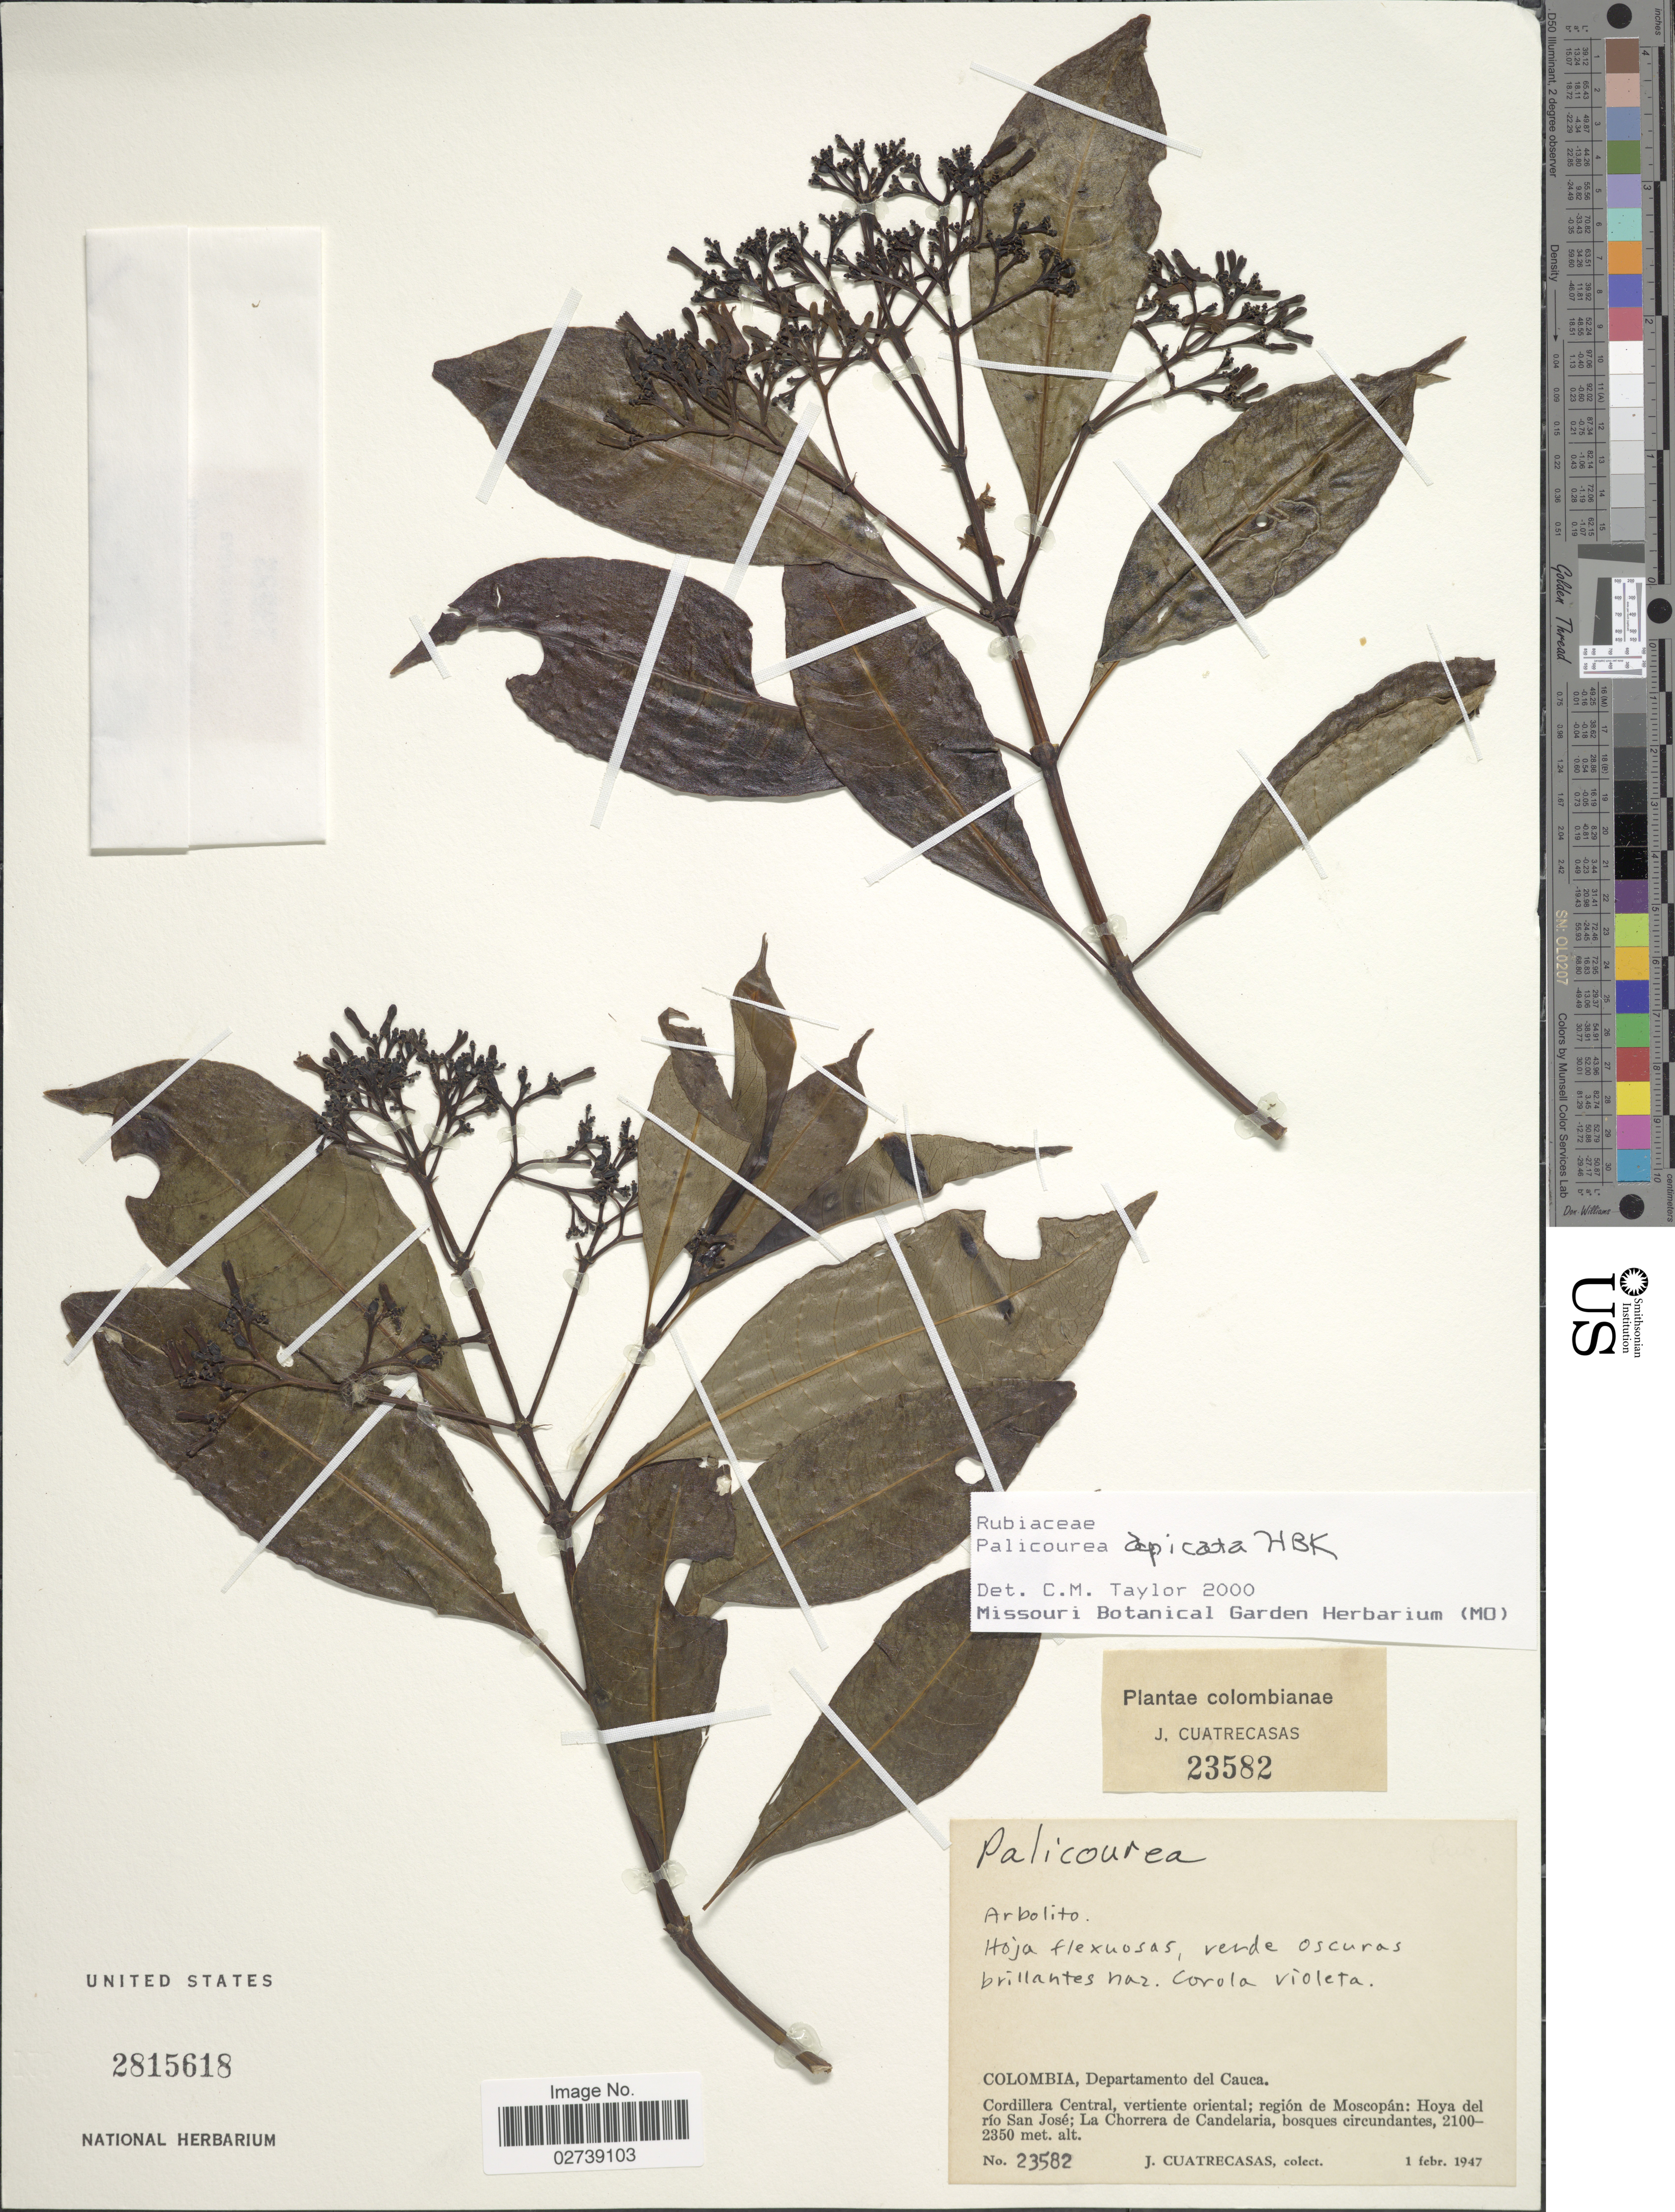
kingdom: Plantae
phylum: Tracheophyta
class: Magnoliopsida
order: Gentianales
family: Rubiaceae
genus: Palicourea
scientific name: Palicourea apicata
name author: Kunth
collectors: J. Cuatrecasas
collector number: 23582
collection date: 1947-02-01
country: Colombia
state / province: Cauca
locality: Departamento del Cauca. Cordillera Central, vertiente oriental; region de Moscopan: Hoya del rio San Jose; La Chorrera de Candelaria, bosques circundantes.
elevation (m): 2100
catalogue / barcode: US 2815618